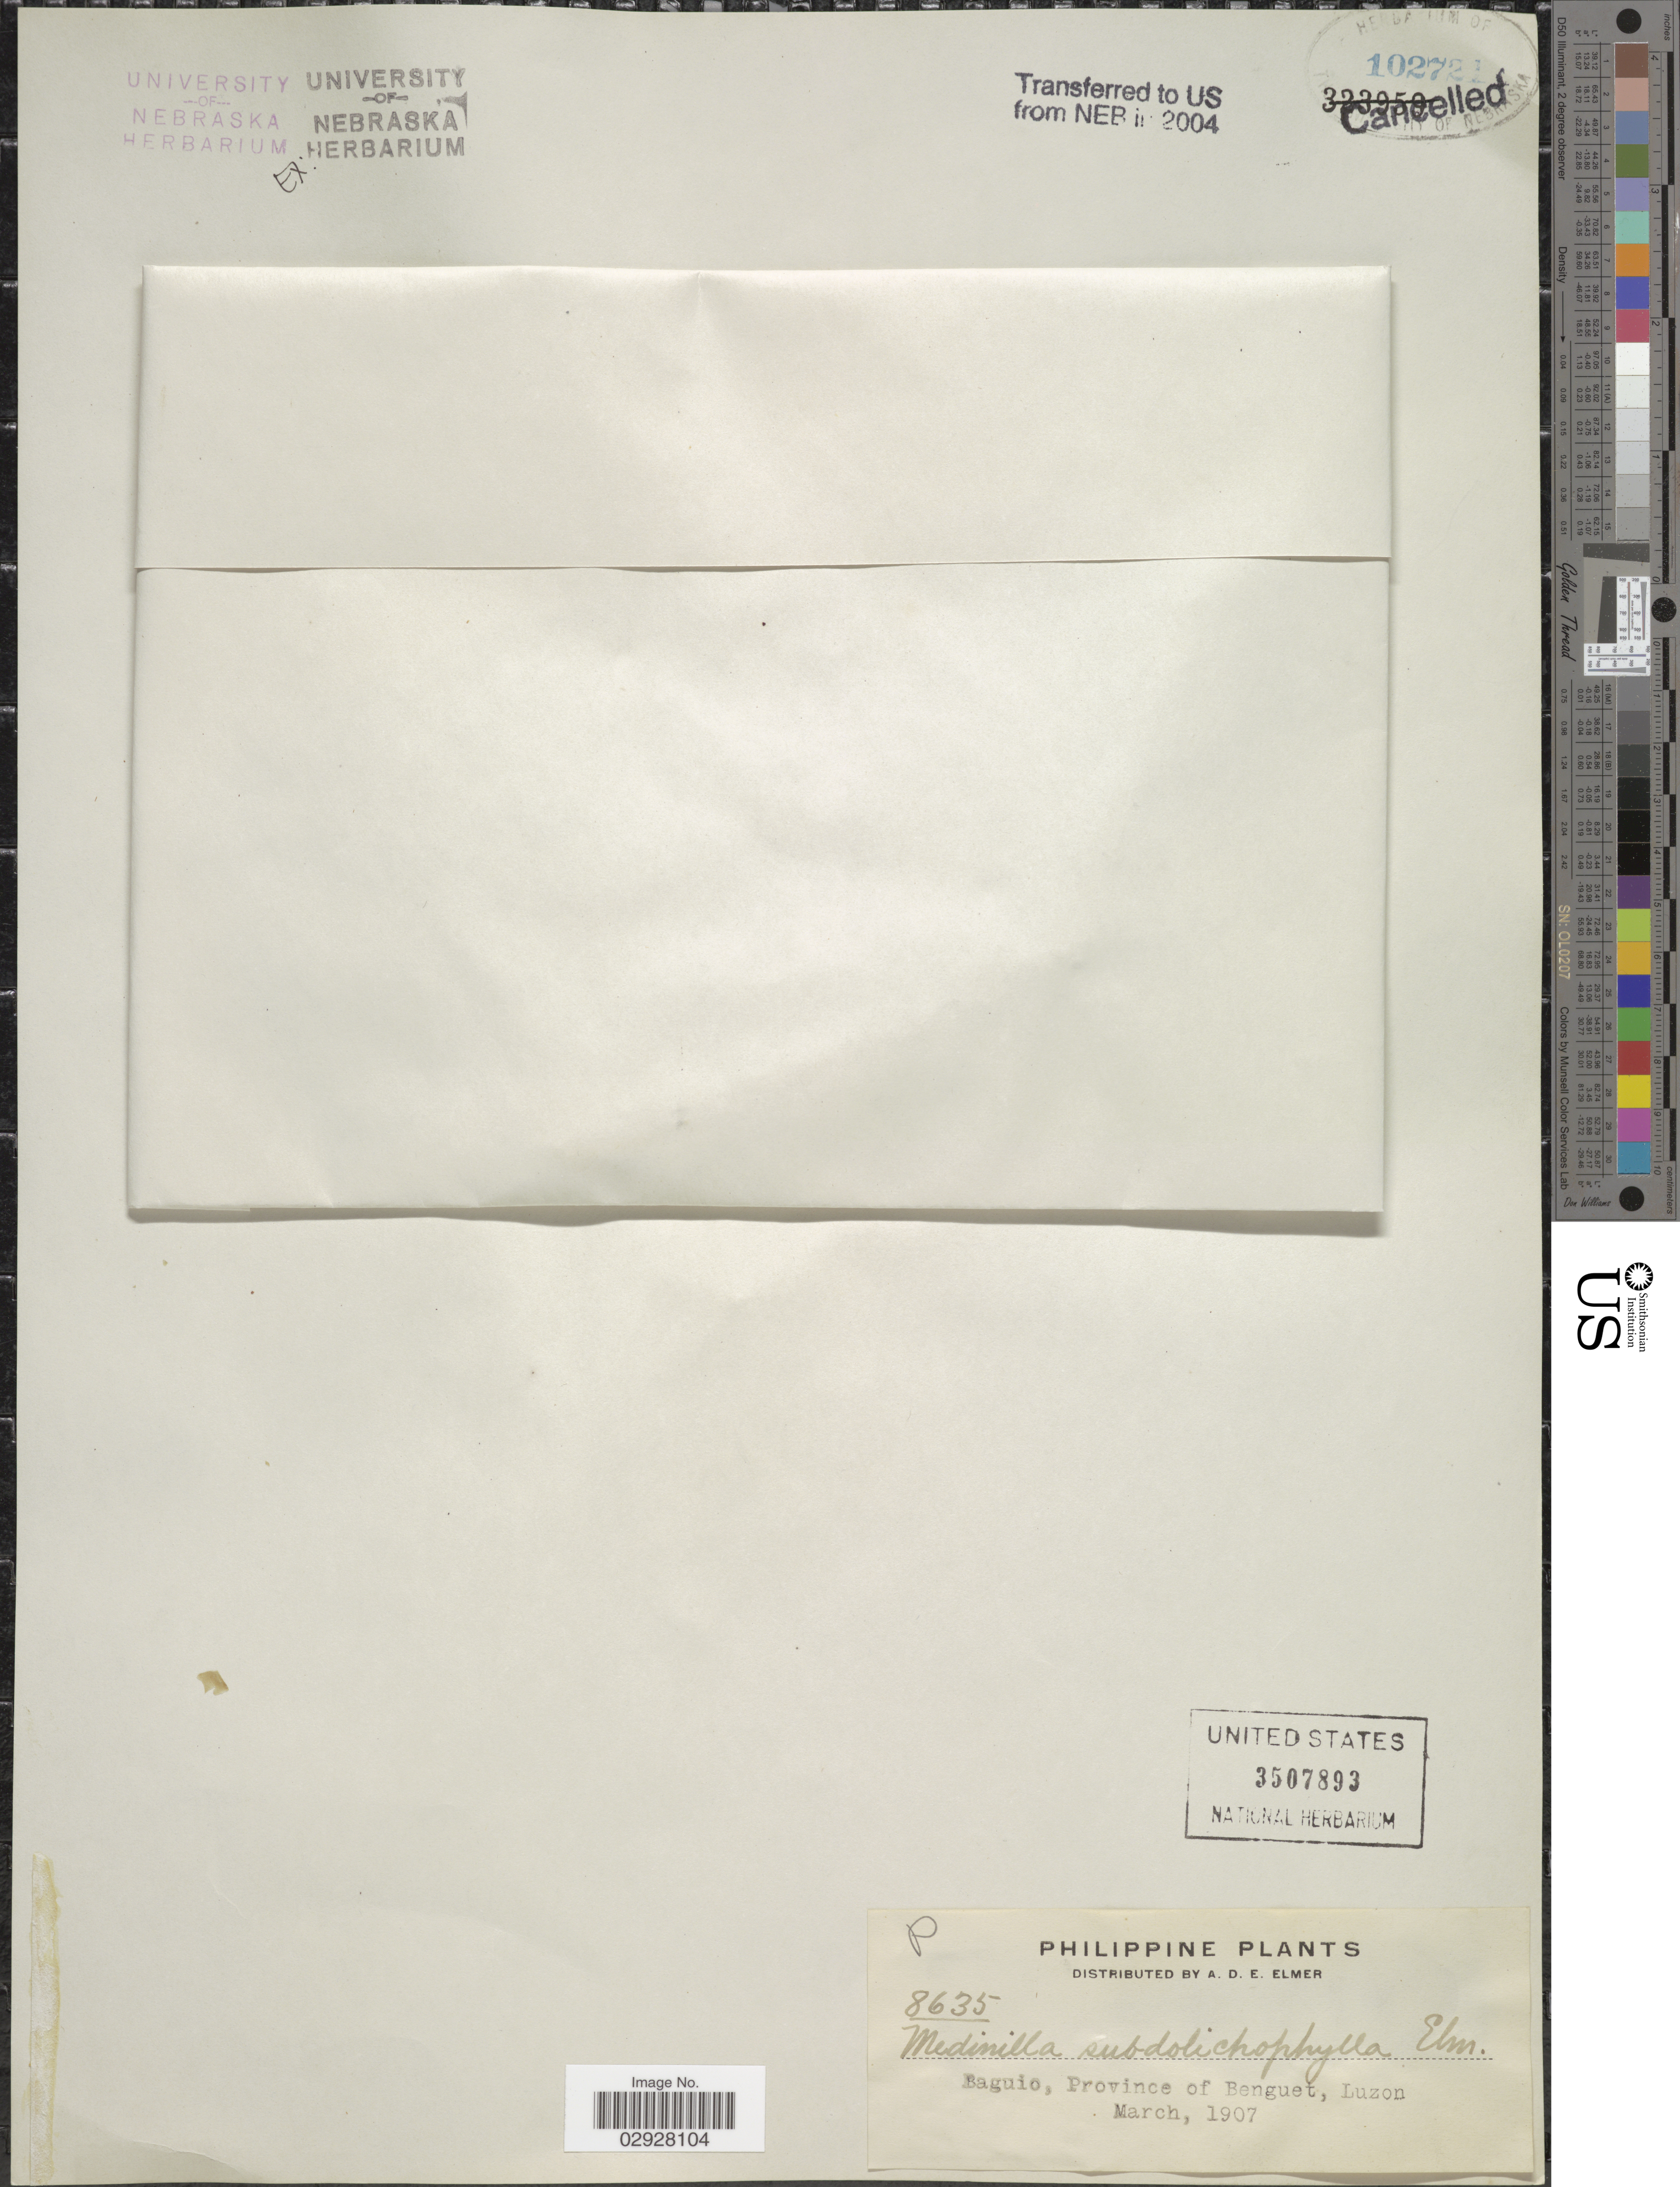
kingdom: Plantae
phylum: Tracheophyta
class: Magnoliopsida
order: Myrtales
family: Melastomataceae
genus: Medinilla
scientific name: Medinilla dolichophylla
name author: Merr.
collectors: A. D. E. Elmer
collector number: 8635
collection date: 1907-03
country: Philippines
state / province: Cordillera (Administrative Region)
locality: Baguio, Province of Benguet, Luzon.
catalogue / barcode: US 3507893